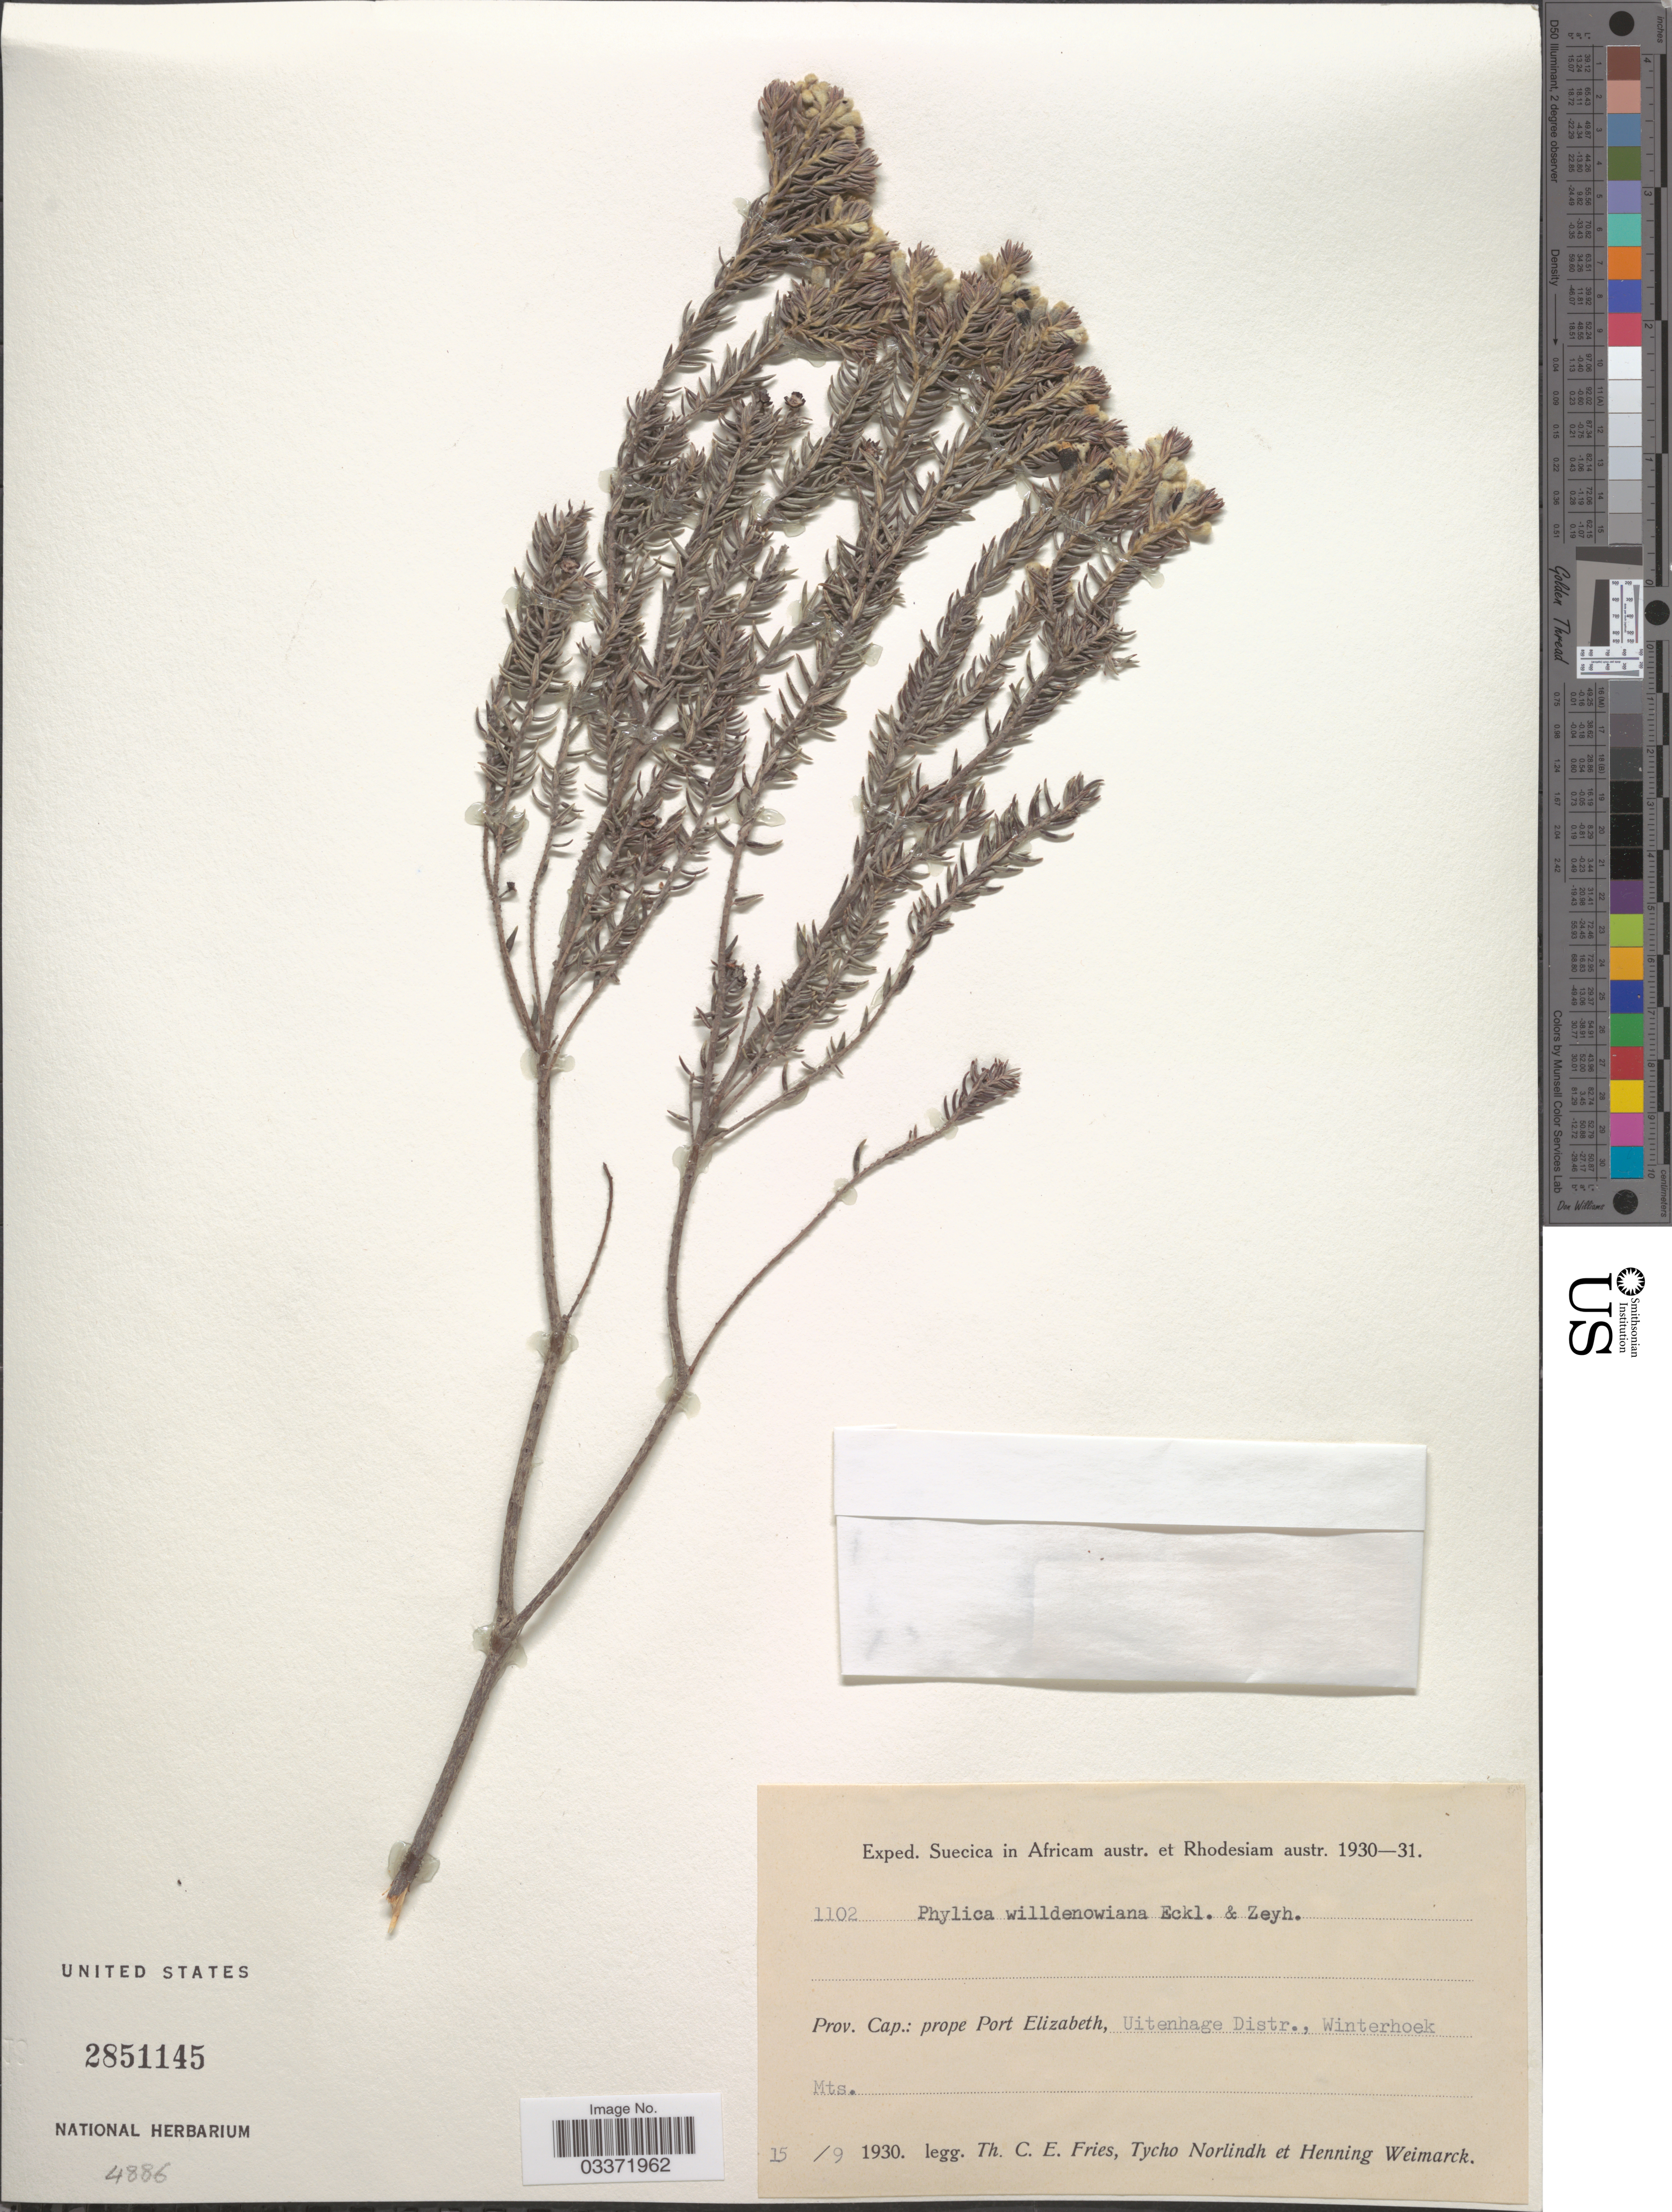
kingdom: Plantae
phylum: Tracheophyta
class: Magnoliopsida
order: Rosales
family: Rhamnaceae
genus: Phylica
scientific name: Phylica willdenowiana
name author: Eckl. & Zeyh.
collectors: T. C. E. Fries, N. T. Norlindh & H. Weimarck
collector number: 1102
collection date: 1930-09-15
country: South Africa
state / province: Eastern Cape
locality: Prov. Cap.: prope Port Elizabeth, Uitenhage Distr., Winterhoek Mts.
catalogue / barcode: US 2851145